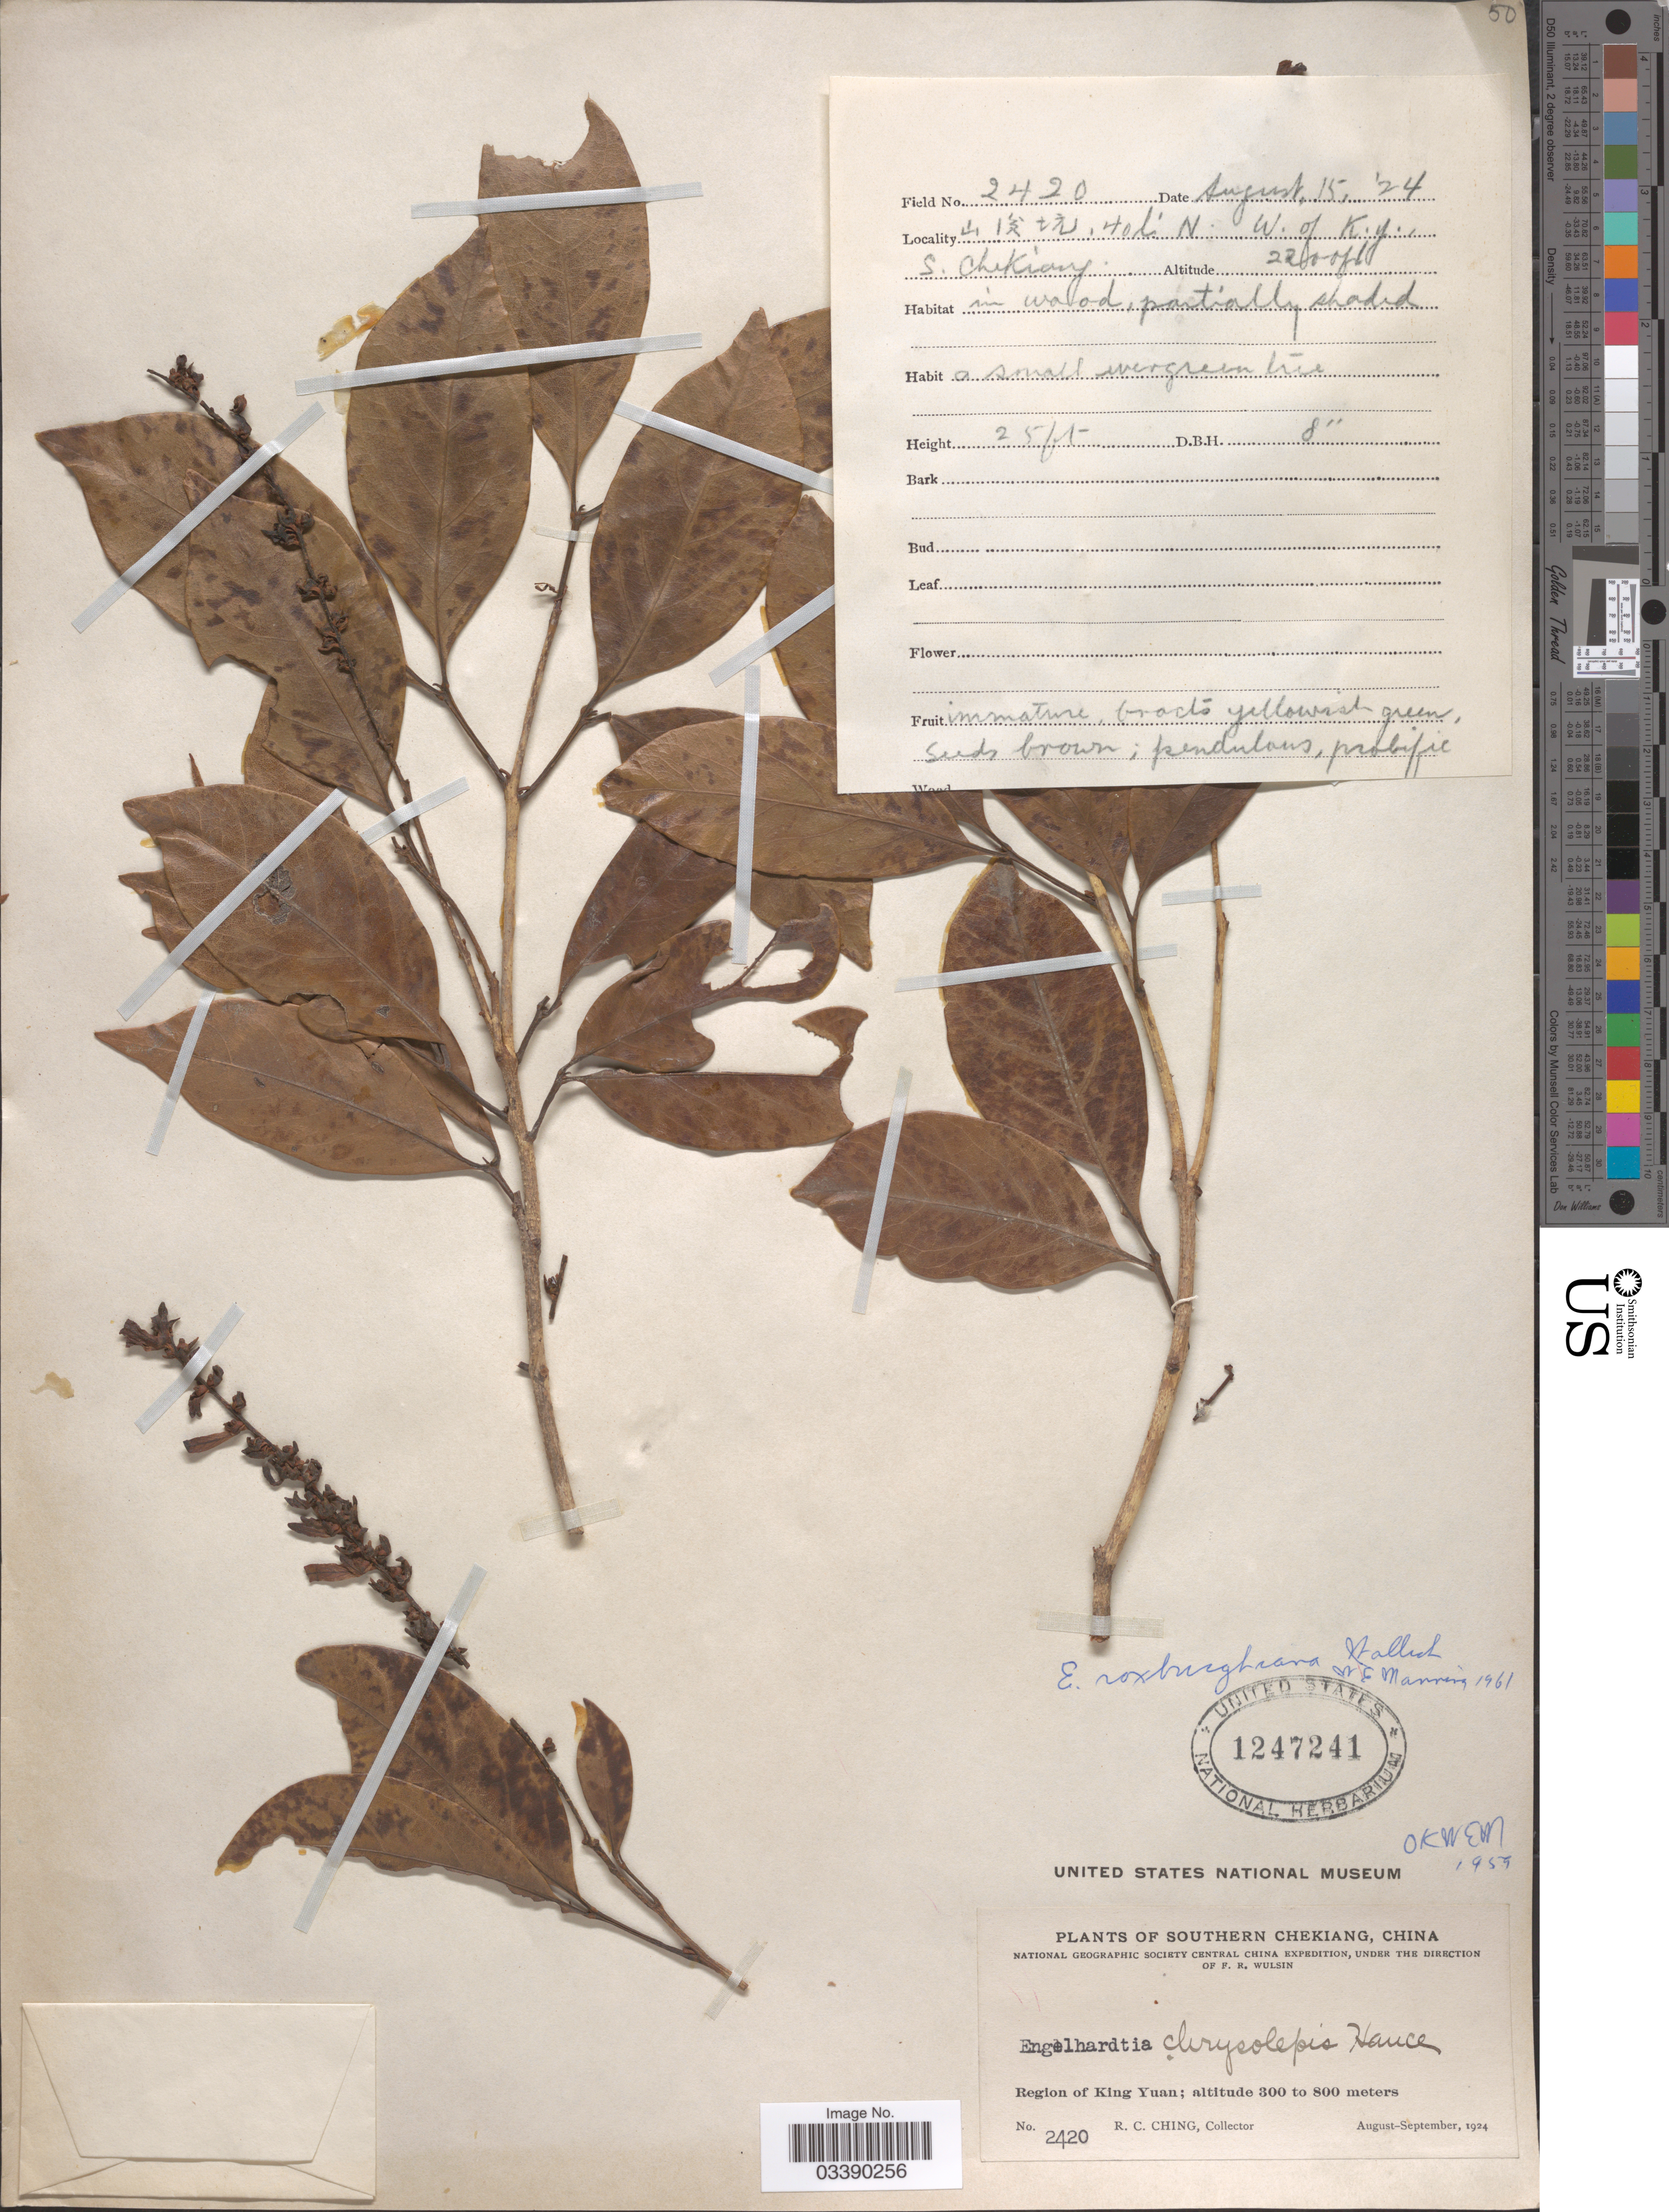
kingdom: Plantae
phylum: Tracheophyta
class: Magnoliopsida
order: Fagales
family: Juglandaceae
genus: Engelhardia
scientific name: Engelhardia roxburghiana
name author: Lindl.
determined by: Strong, M. T., (US), Smithsonian Institution - National Museum of Natural History (UNITED STATES)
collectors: R. C. Ching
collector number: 2420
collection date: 1924-08-15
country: China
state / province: Zhejiang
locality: Southern Chekiang. Region of King Yuan. X, 40 li N. W. of K.y. S. Chekiang.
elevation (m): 671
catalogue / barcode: US 1247241